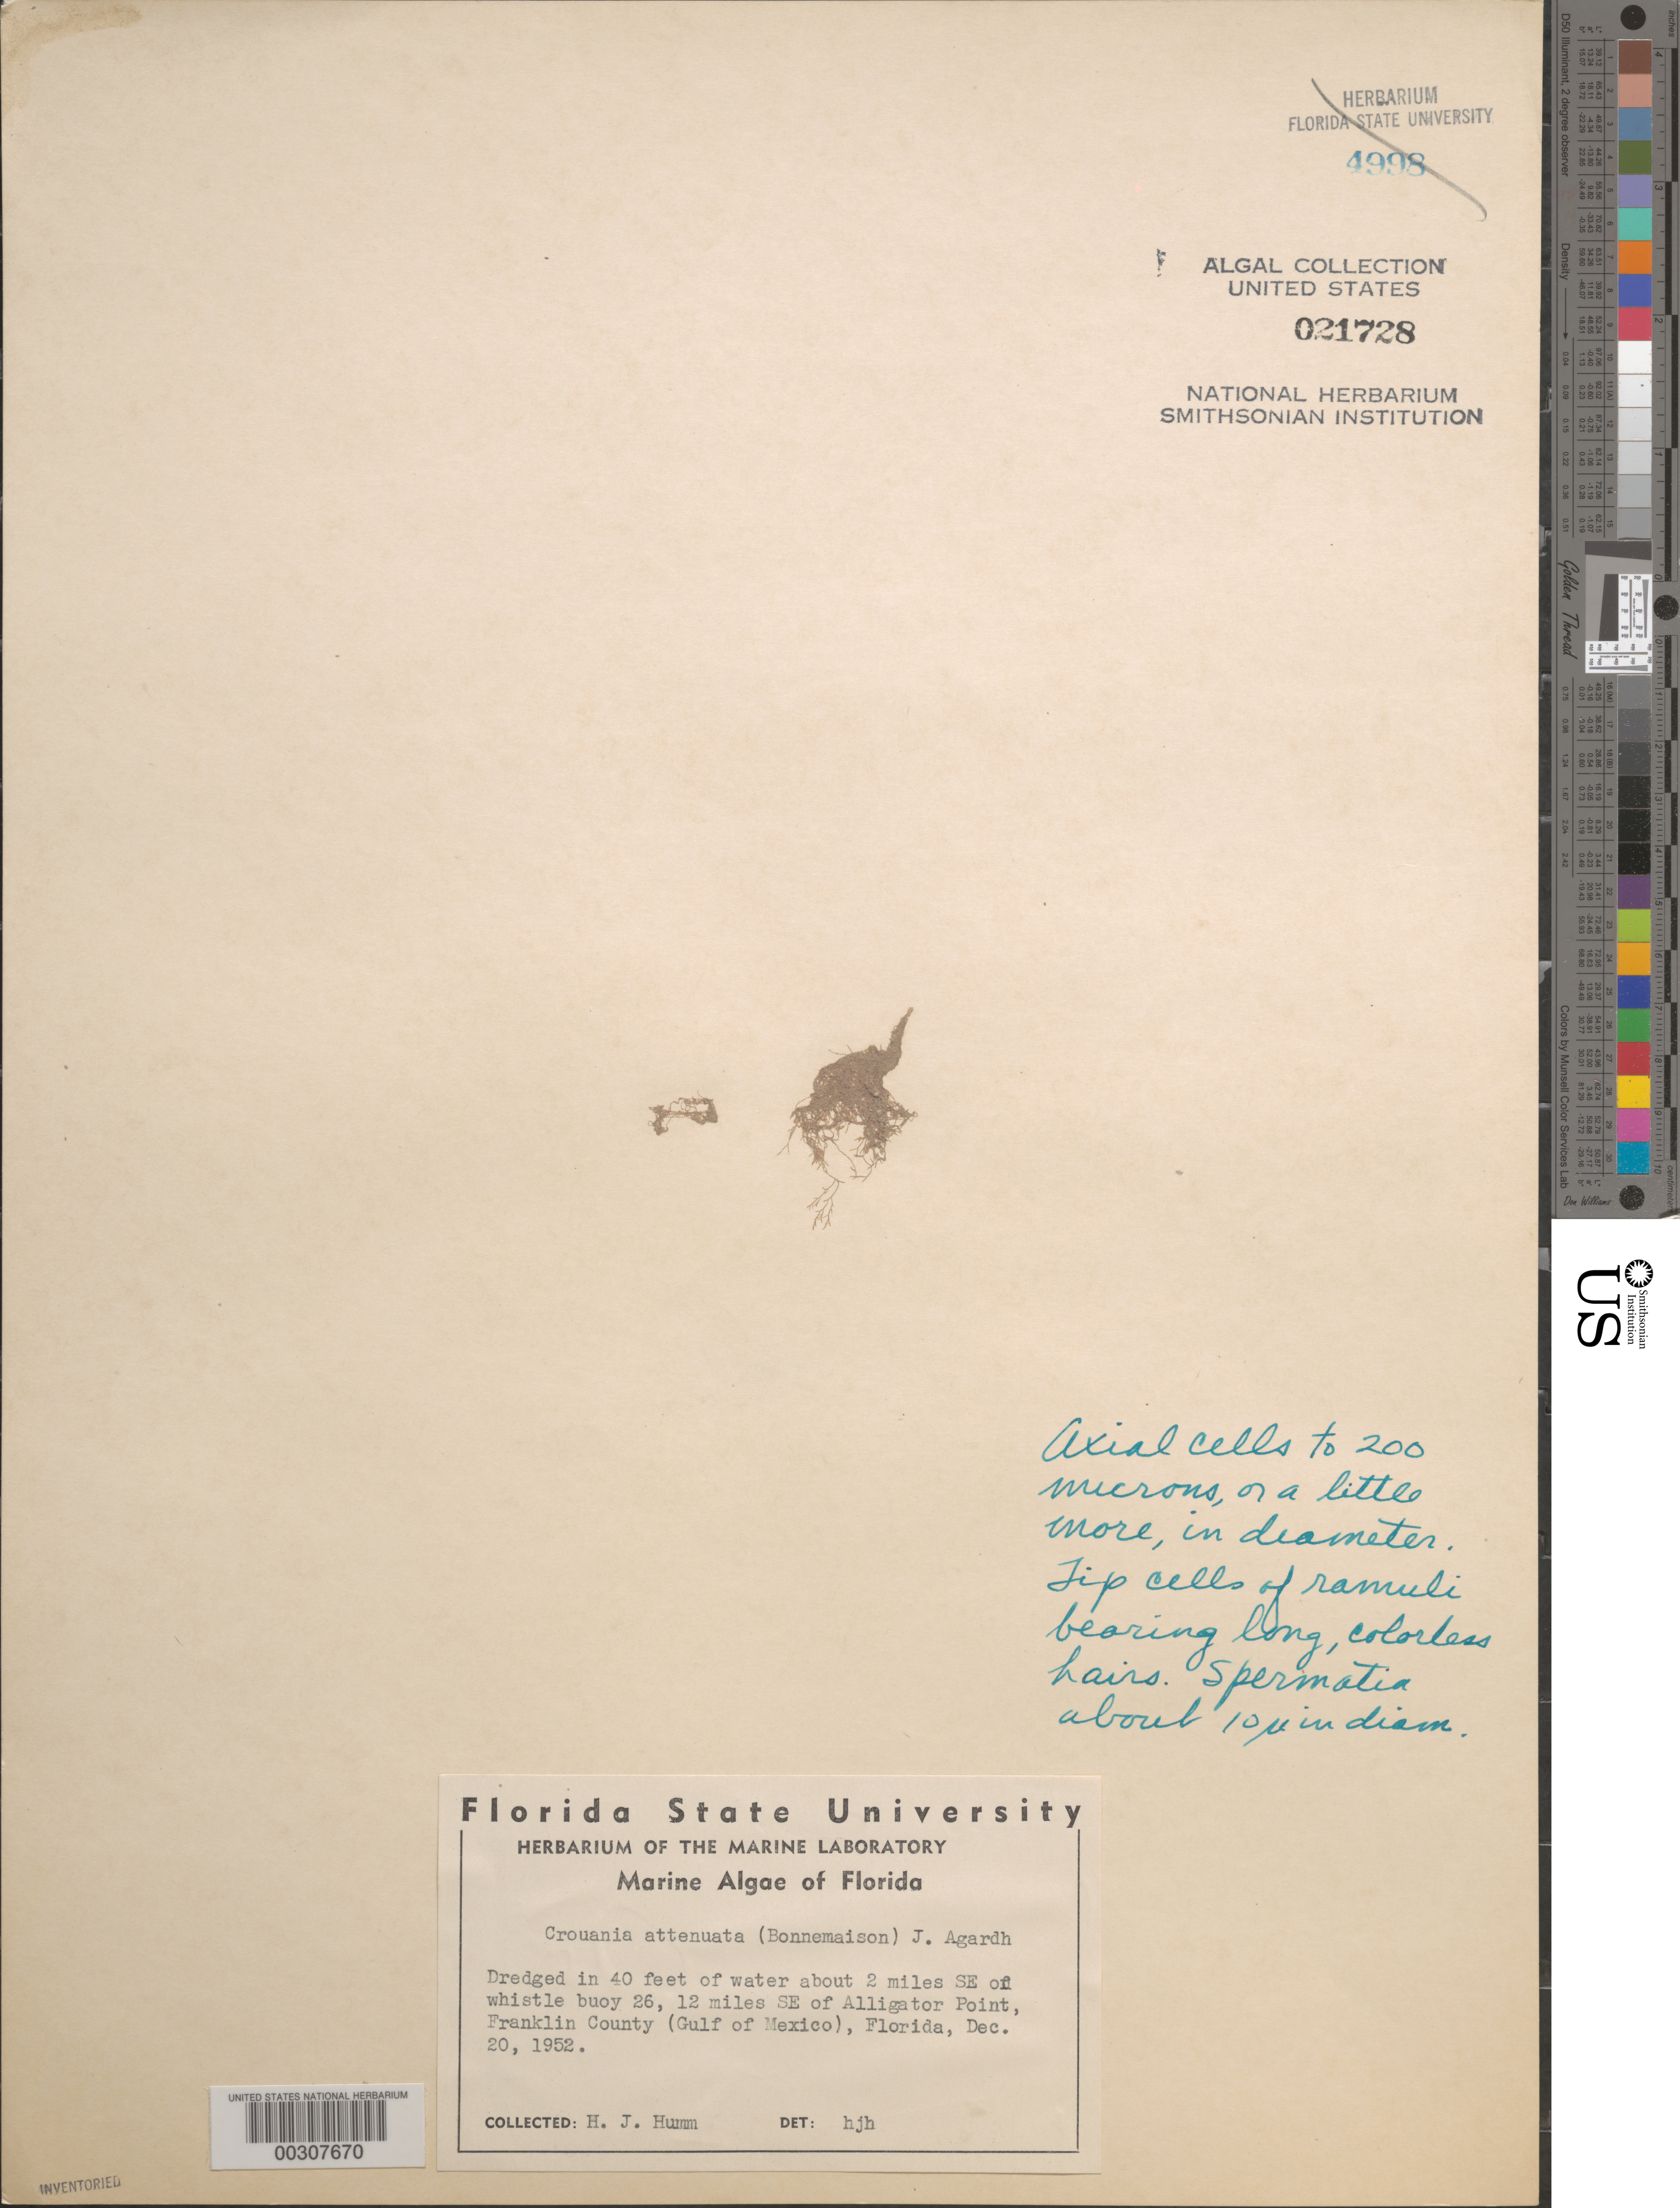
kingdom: Plantae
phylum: Rhodophyta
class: Florideophyceae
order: Ceramiales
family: Callithamniaceae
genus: Crouania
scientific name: Crouania attenuata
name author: (C. Agardh) J. Agardh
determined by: Humm, Harold J.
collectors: H. J. Humm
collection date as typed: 20 Dec 1952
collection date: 1952-12-20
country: United States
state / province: Florida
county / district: Franklin County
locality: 2 miles southeast of whistle buoy 26, 12 miles southeast of Alligator Point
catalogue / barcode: US 21728